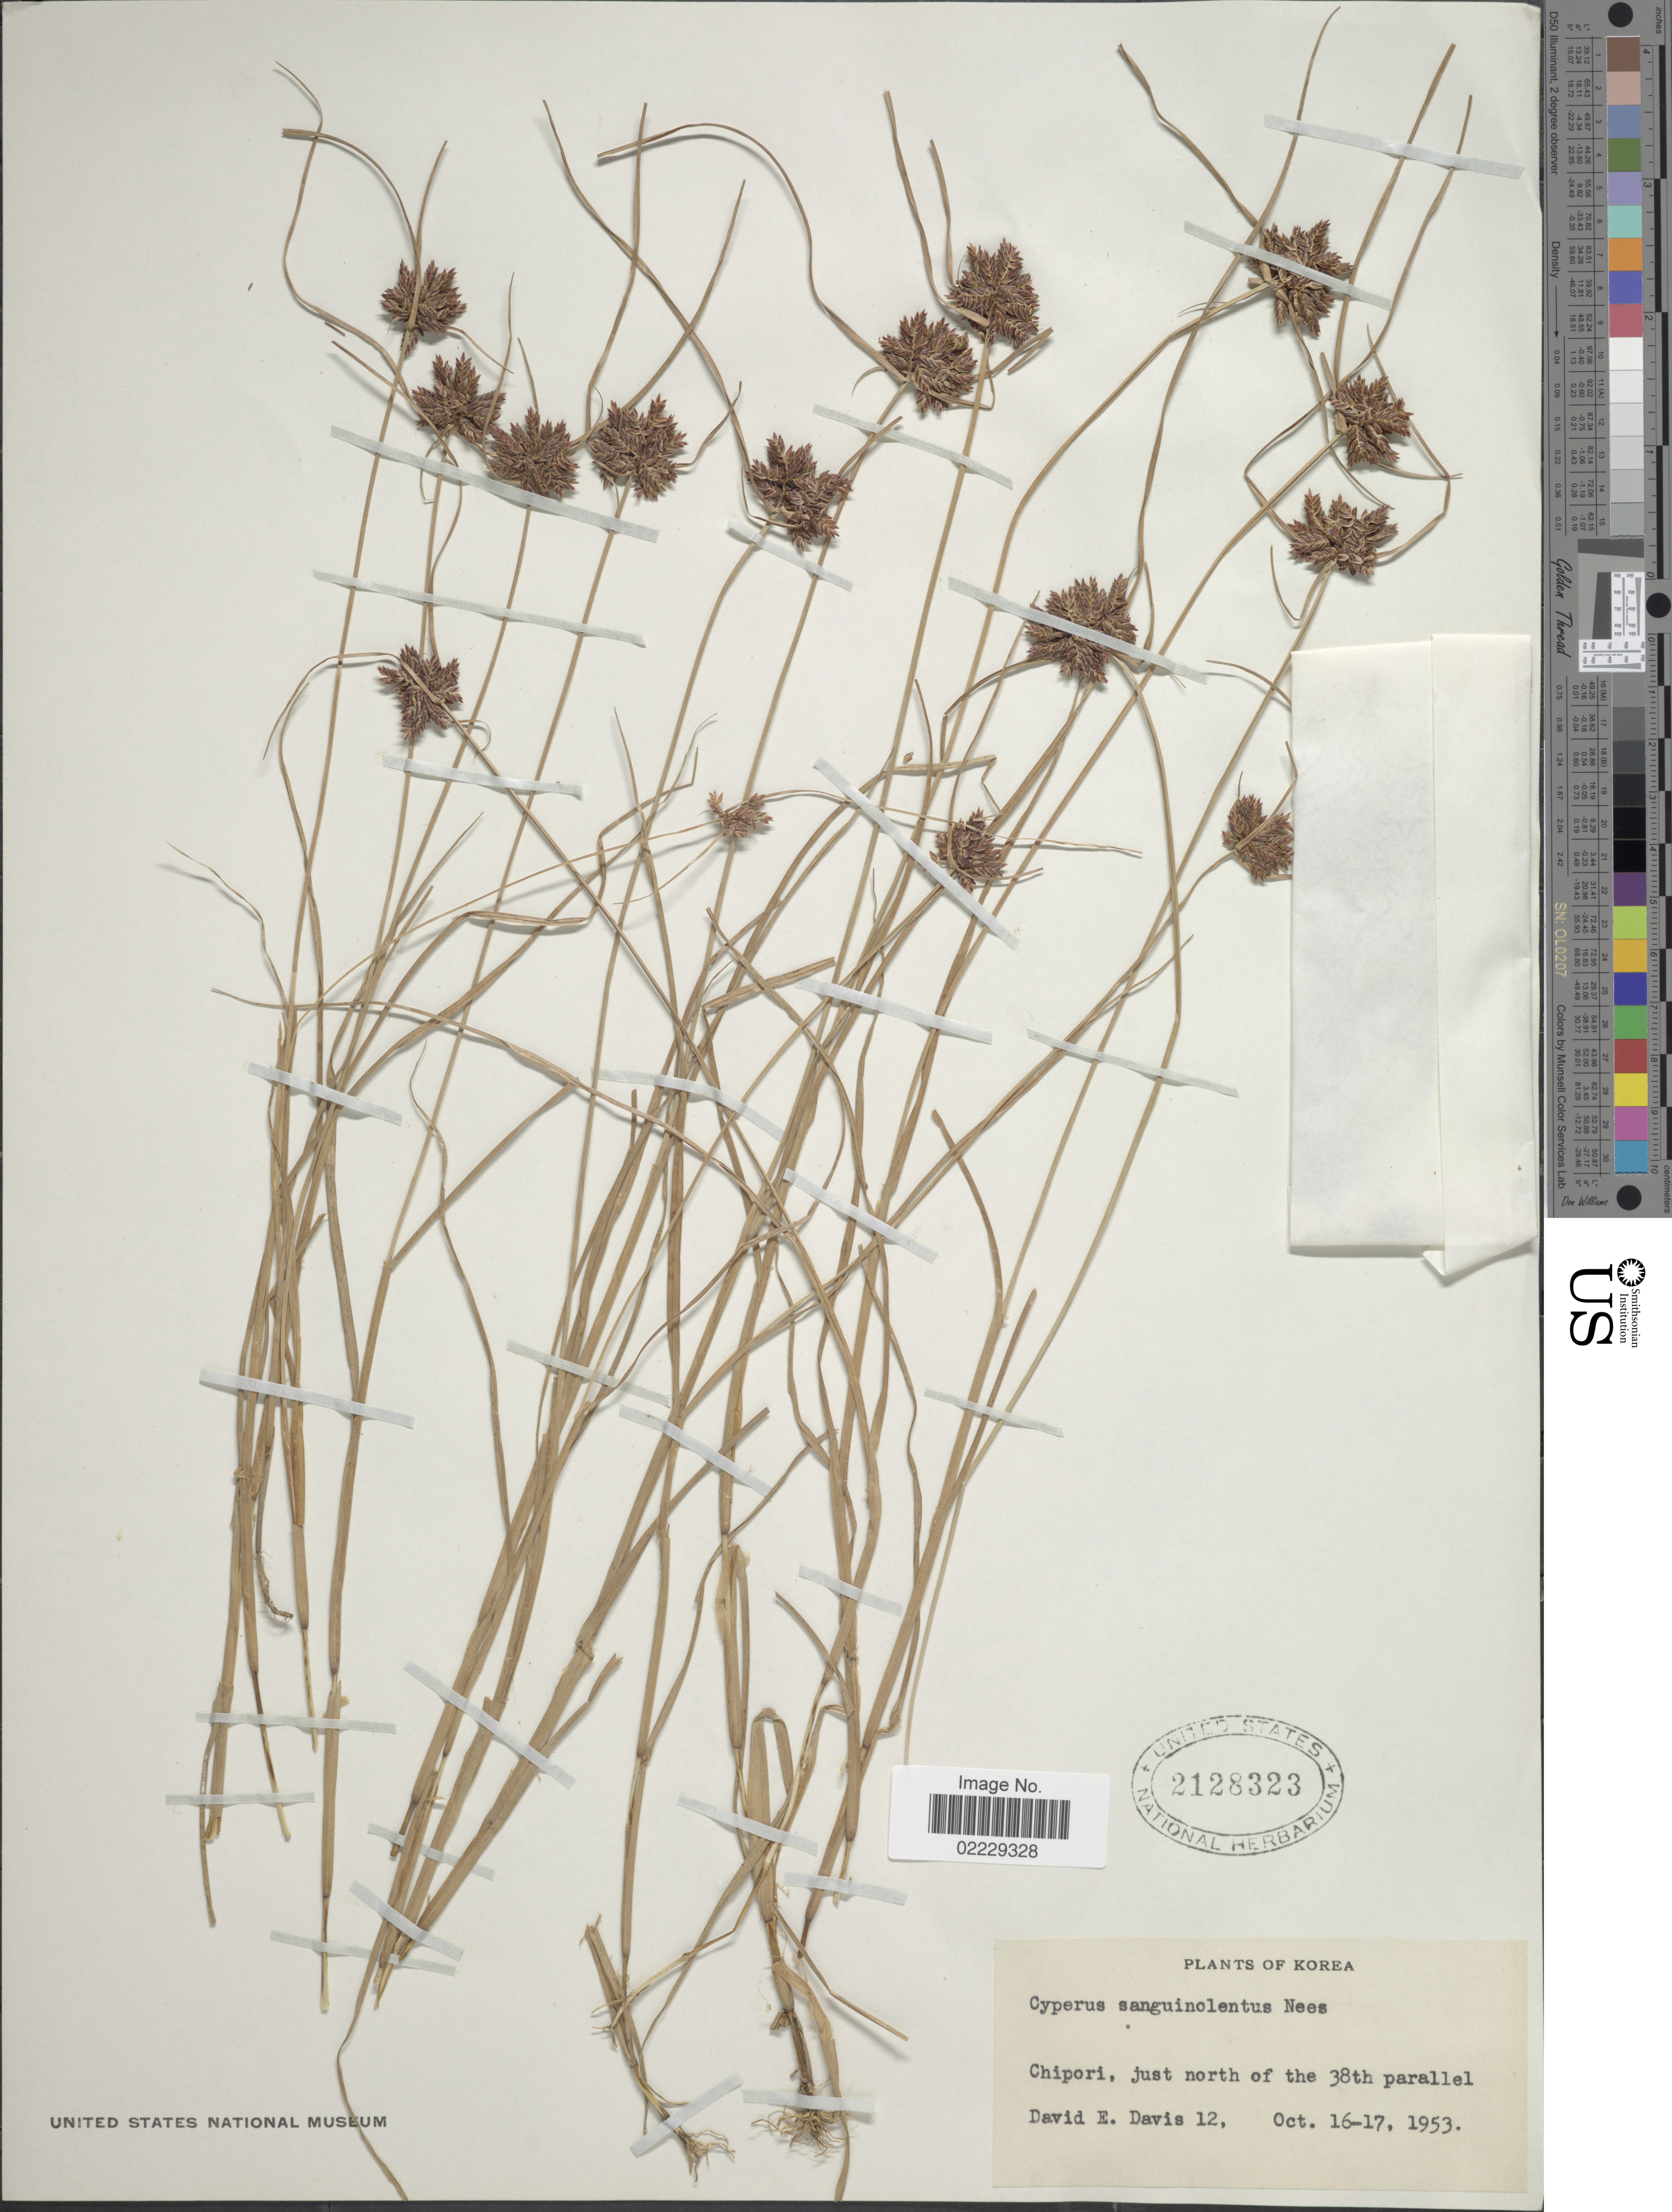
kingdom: Plantae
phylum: Tracheophyta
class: Liliopsida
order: Poales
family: Cyperaceae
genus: Cyperus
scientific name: Cyperus sanguinolentus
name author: Vahl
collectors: D. Davis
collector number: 12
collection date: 1953-10-16/1953-10-17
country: South Korea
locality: Korea, Chipori, just north of the 38th parallel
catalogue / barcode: US 2128323